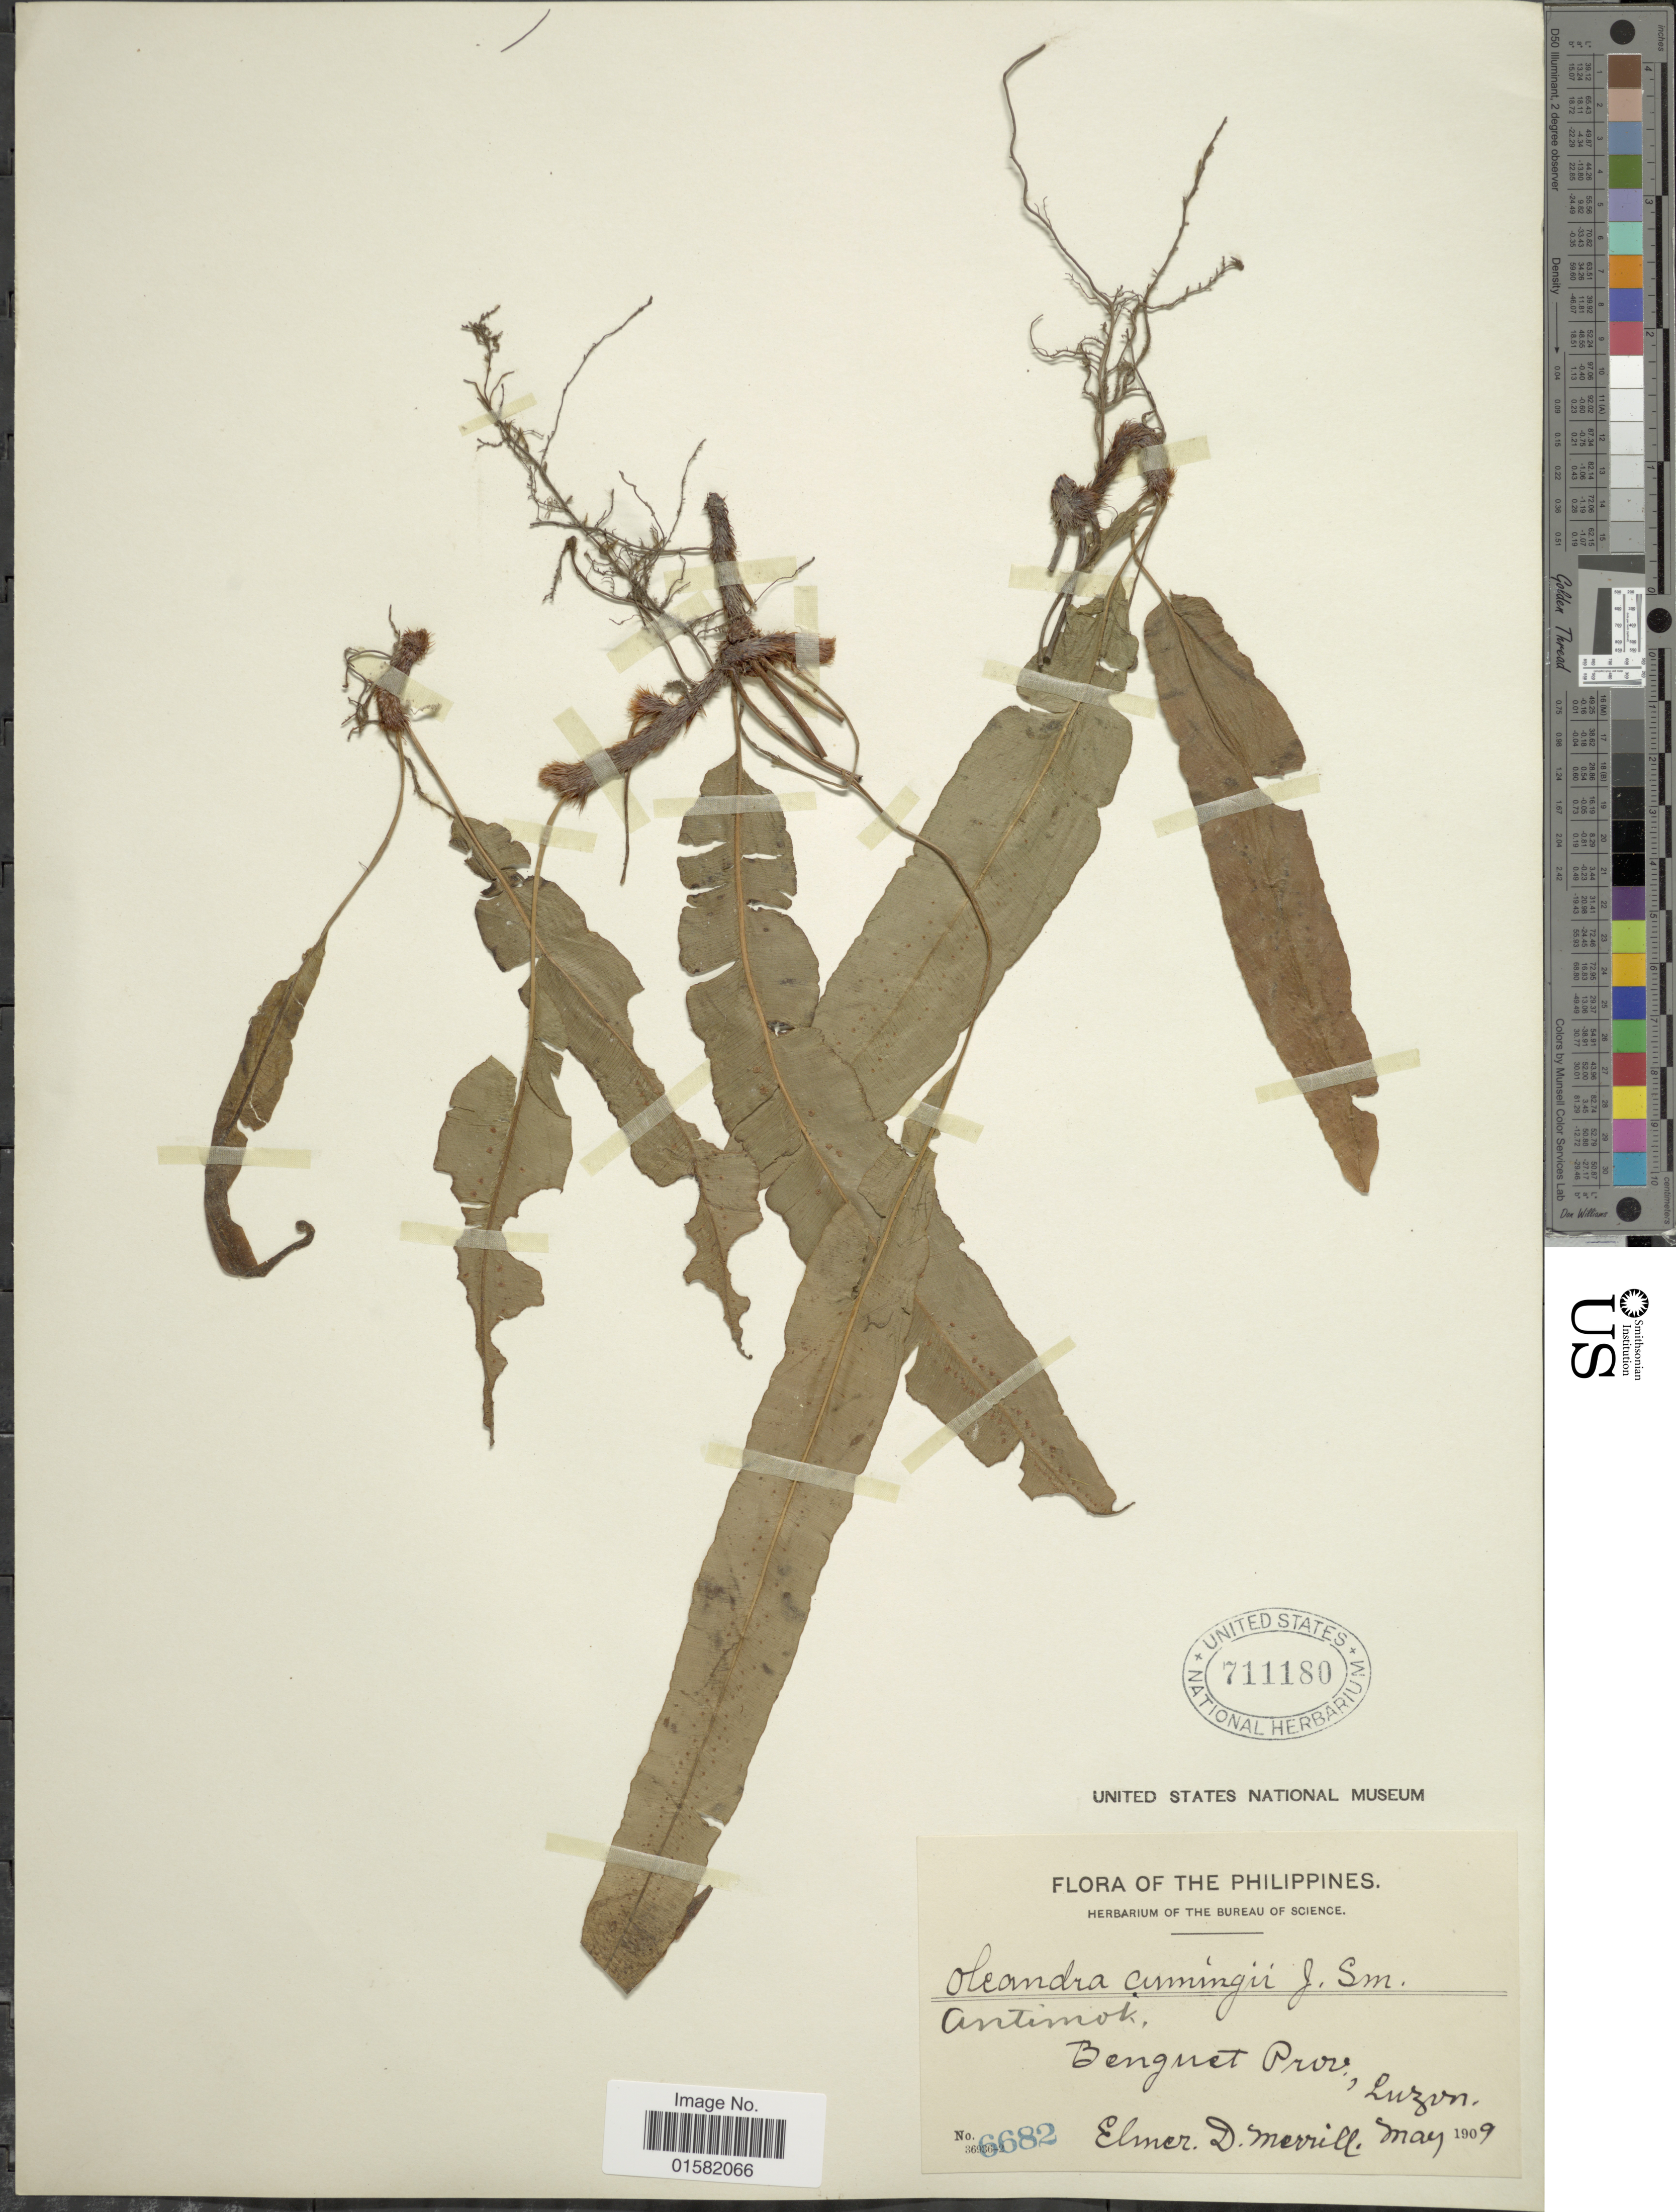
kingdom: Plantae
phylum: Tracheophyta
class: Polypodiopsida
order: Polypodiales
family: Oleandraceae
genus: Oleandra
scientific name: Oleandra cumingii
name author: J. Sm. ex C. Presl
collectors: E. D. Merrill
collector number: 6682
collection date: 1909-05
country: Philippines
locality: The Philippines, Benguet Prov., Luzon.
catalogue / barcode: US 711180